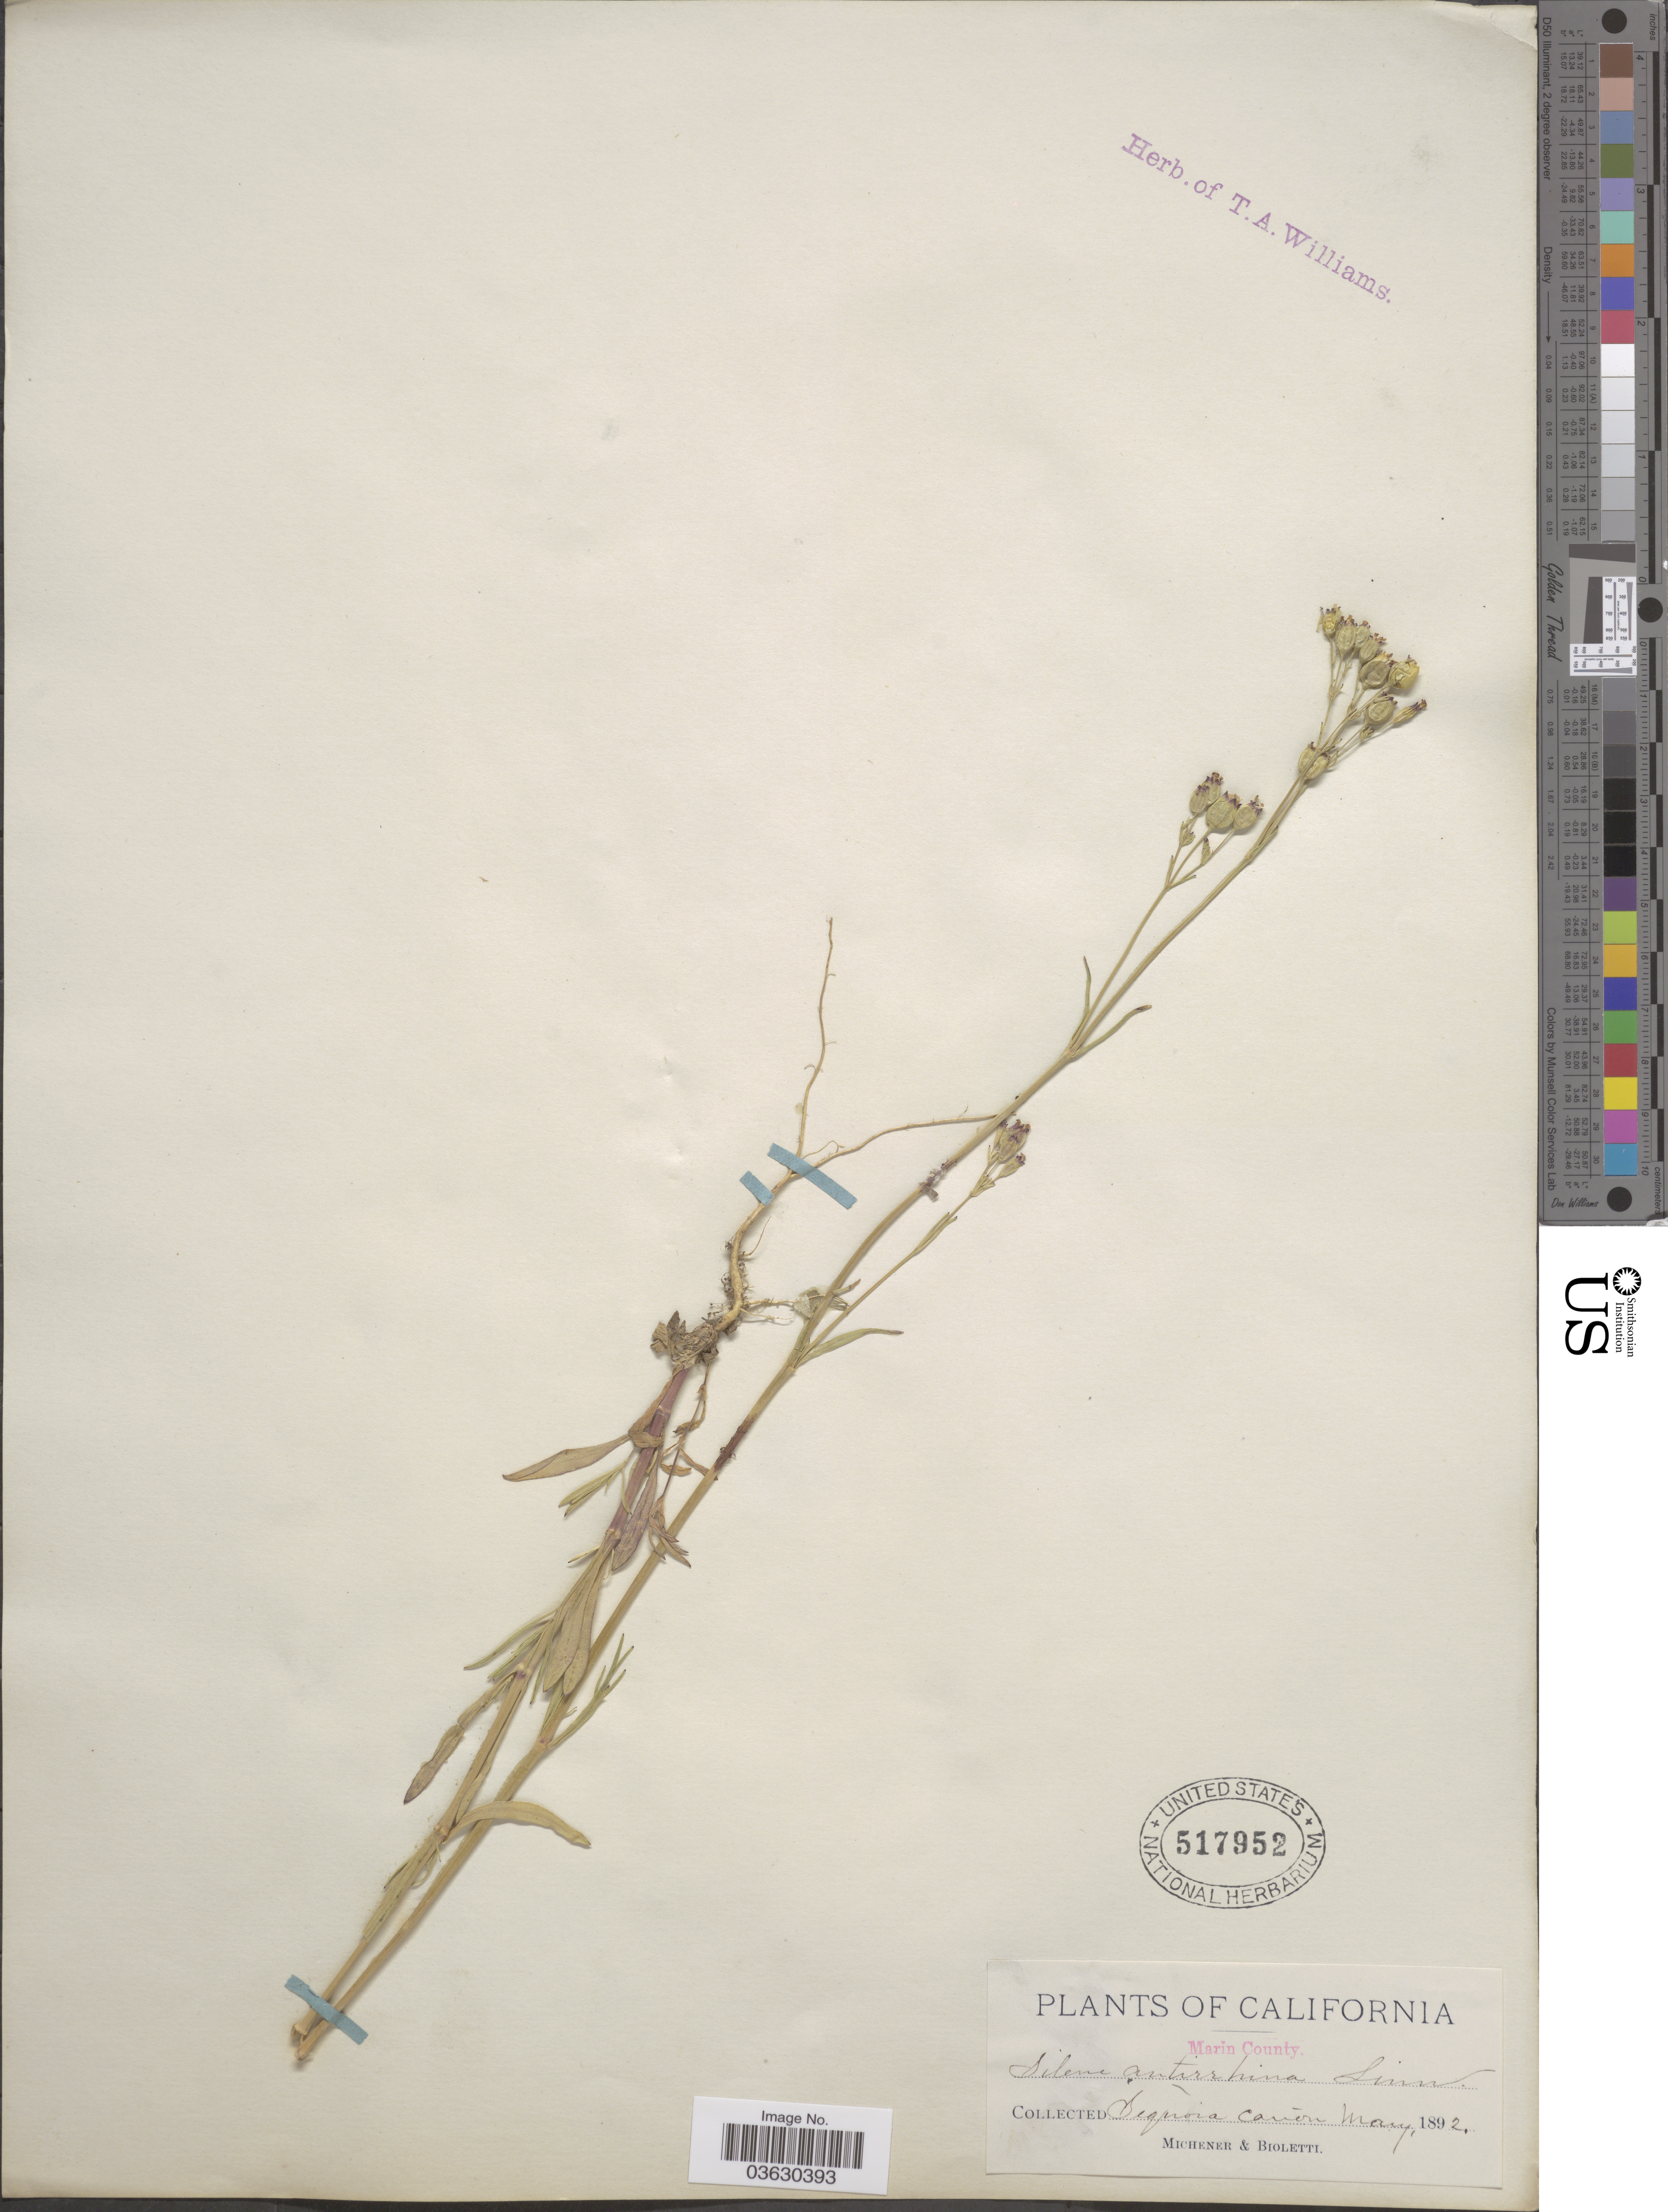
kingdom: Plantae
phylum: Tracheophyta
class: Magnoliopsida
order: Caryophyllales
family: Caryophyllaceae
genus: Silene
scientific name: Silene antirrhina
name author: L.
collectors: -. Michener & -- Bioletti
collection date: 1892-05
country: United States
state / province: California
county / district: Marin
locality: Marin County. Sequoia Cañon.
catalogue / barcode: US 517952